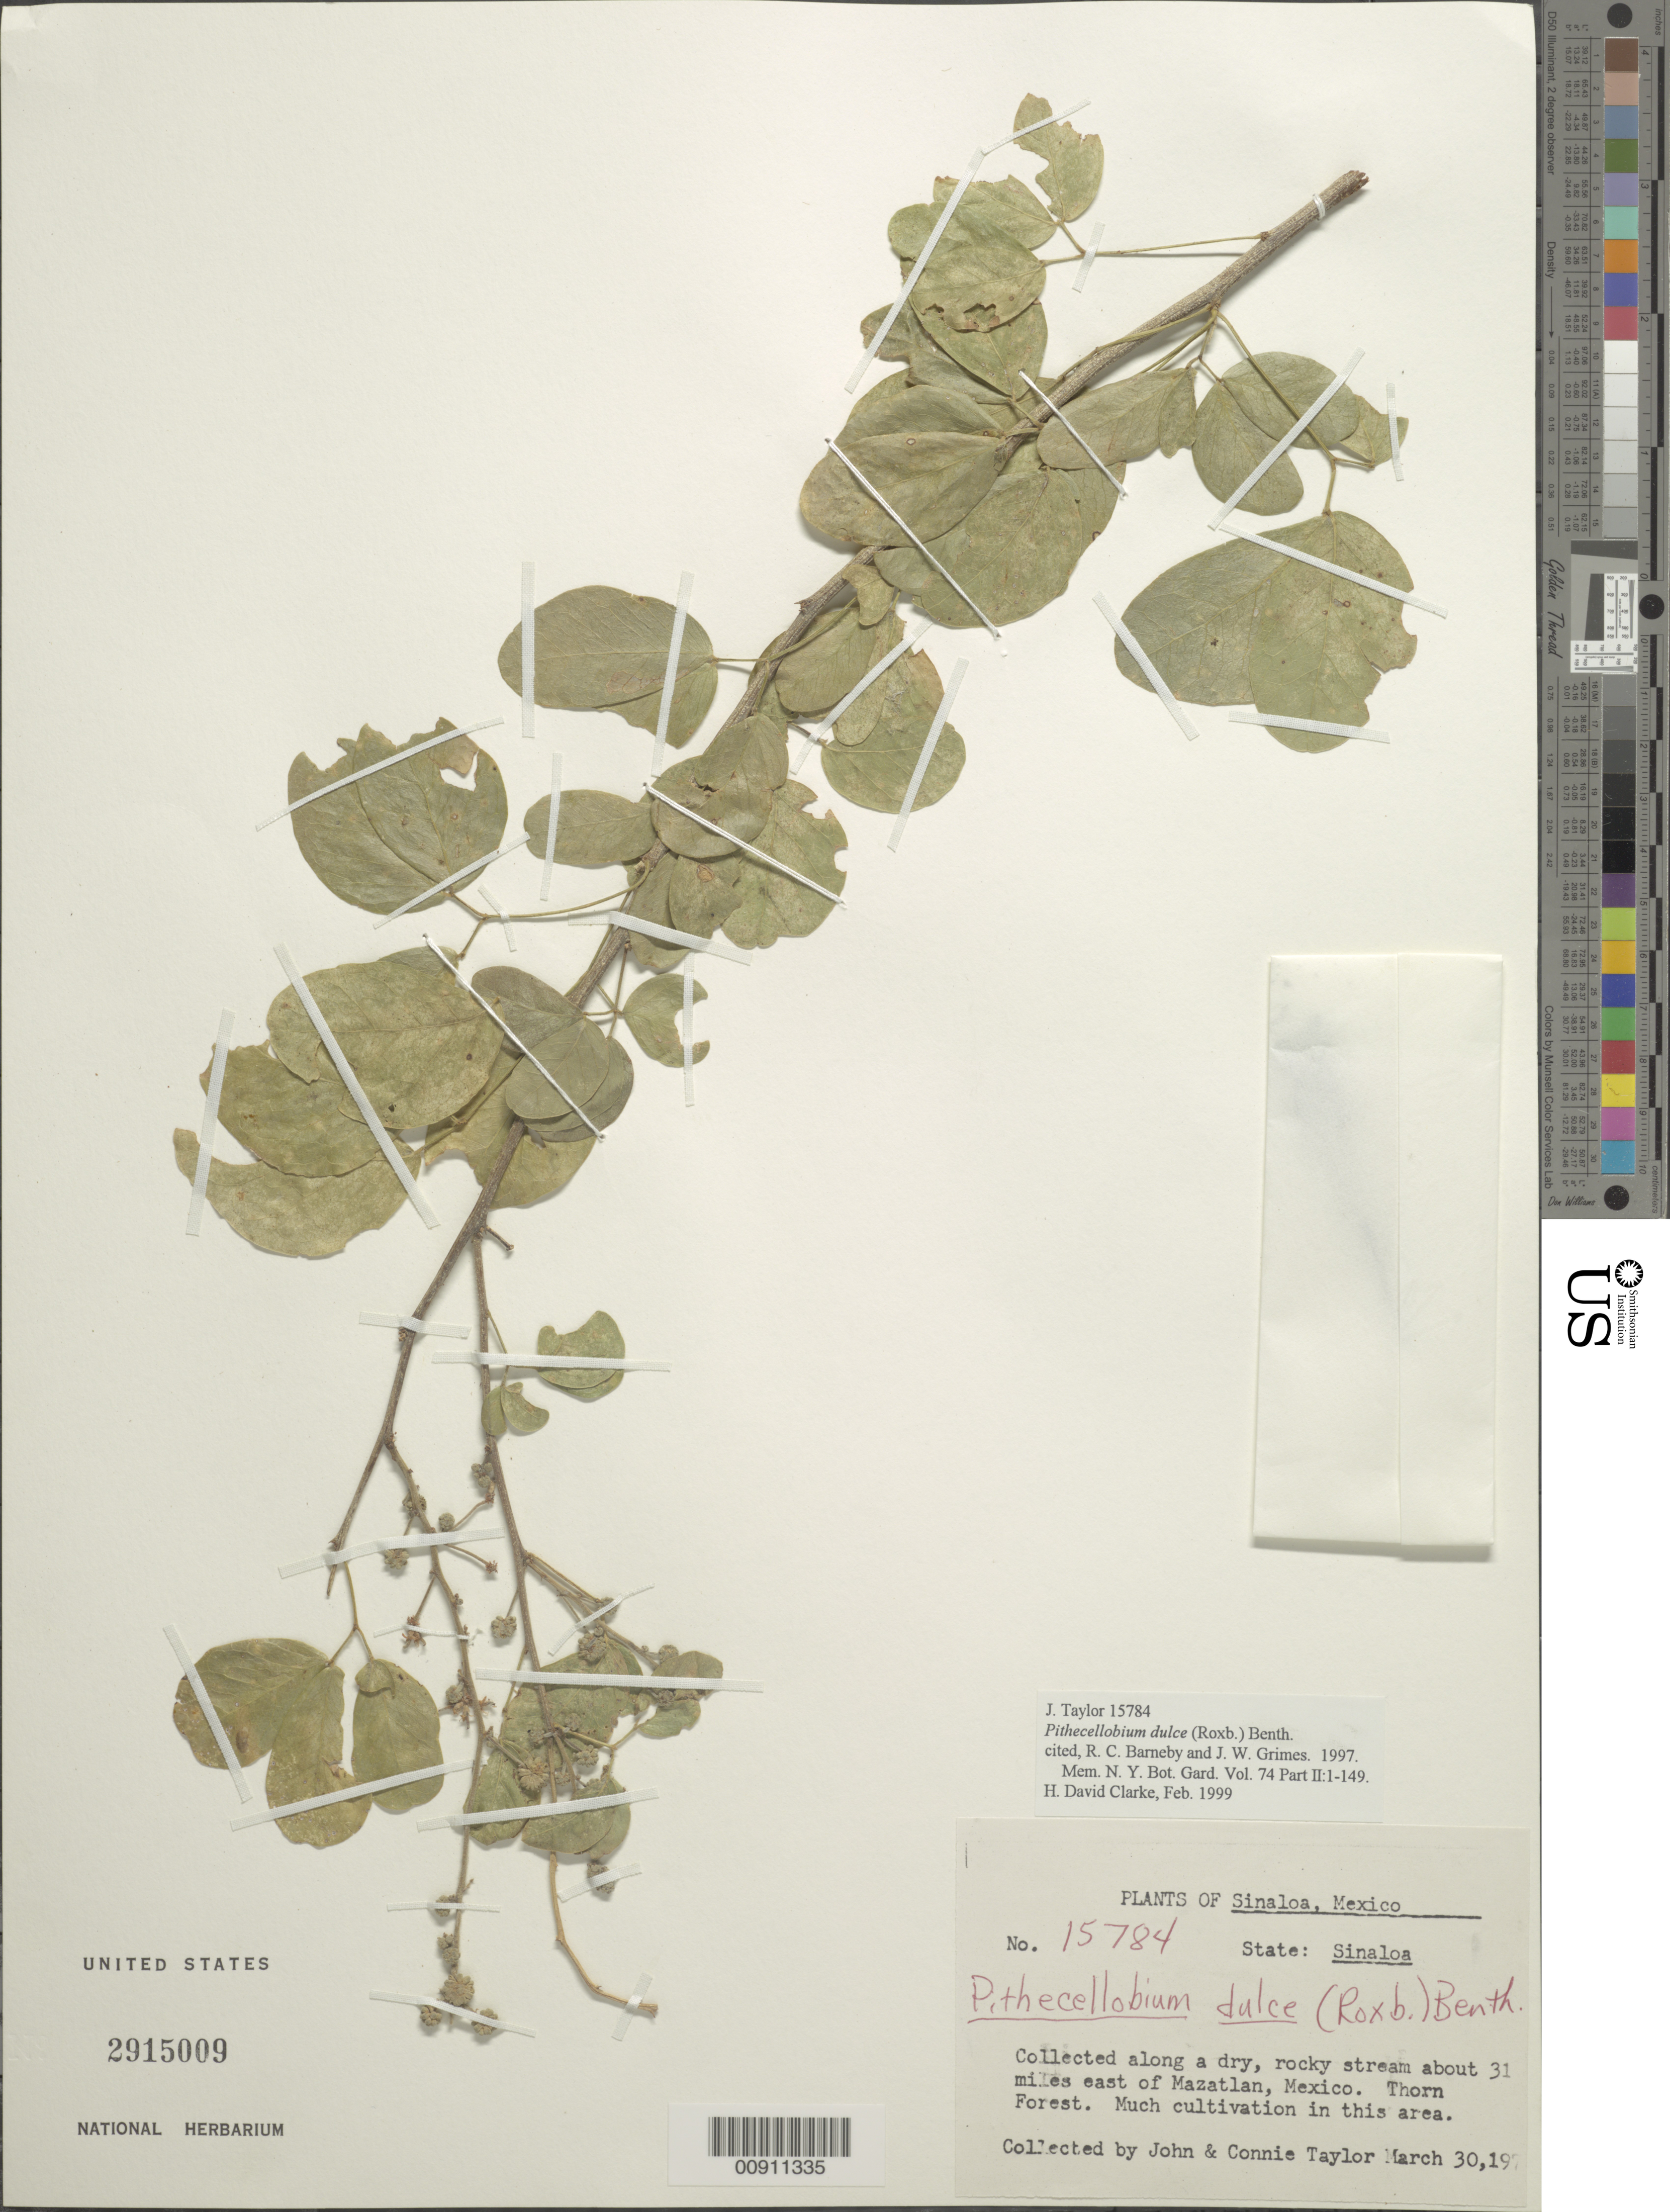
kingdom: Plantae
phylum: Tracheophyta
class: Magnoliopsida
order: Fabales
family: Fabaceae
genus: Pithecellobium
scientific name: Pithecellobium dulce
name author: (Roxb.) Benth.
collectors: J. Taylor & C. Taylor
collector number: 15784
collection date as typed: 30 Mar 1974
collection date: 1974-03-30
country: Mexico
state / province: Sinaloa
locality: Along a dry, rocky stream about 31 miles east of Mazatlán, Sinaloa.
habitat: Along a dry, rocky stream. Thorn forest. Much cultivation in this area.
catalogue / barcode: US 2915009